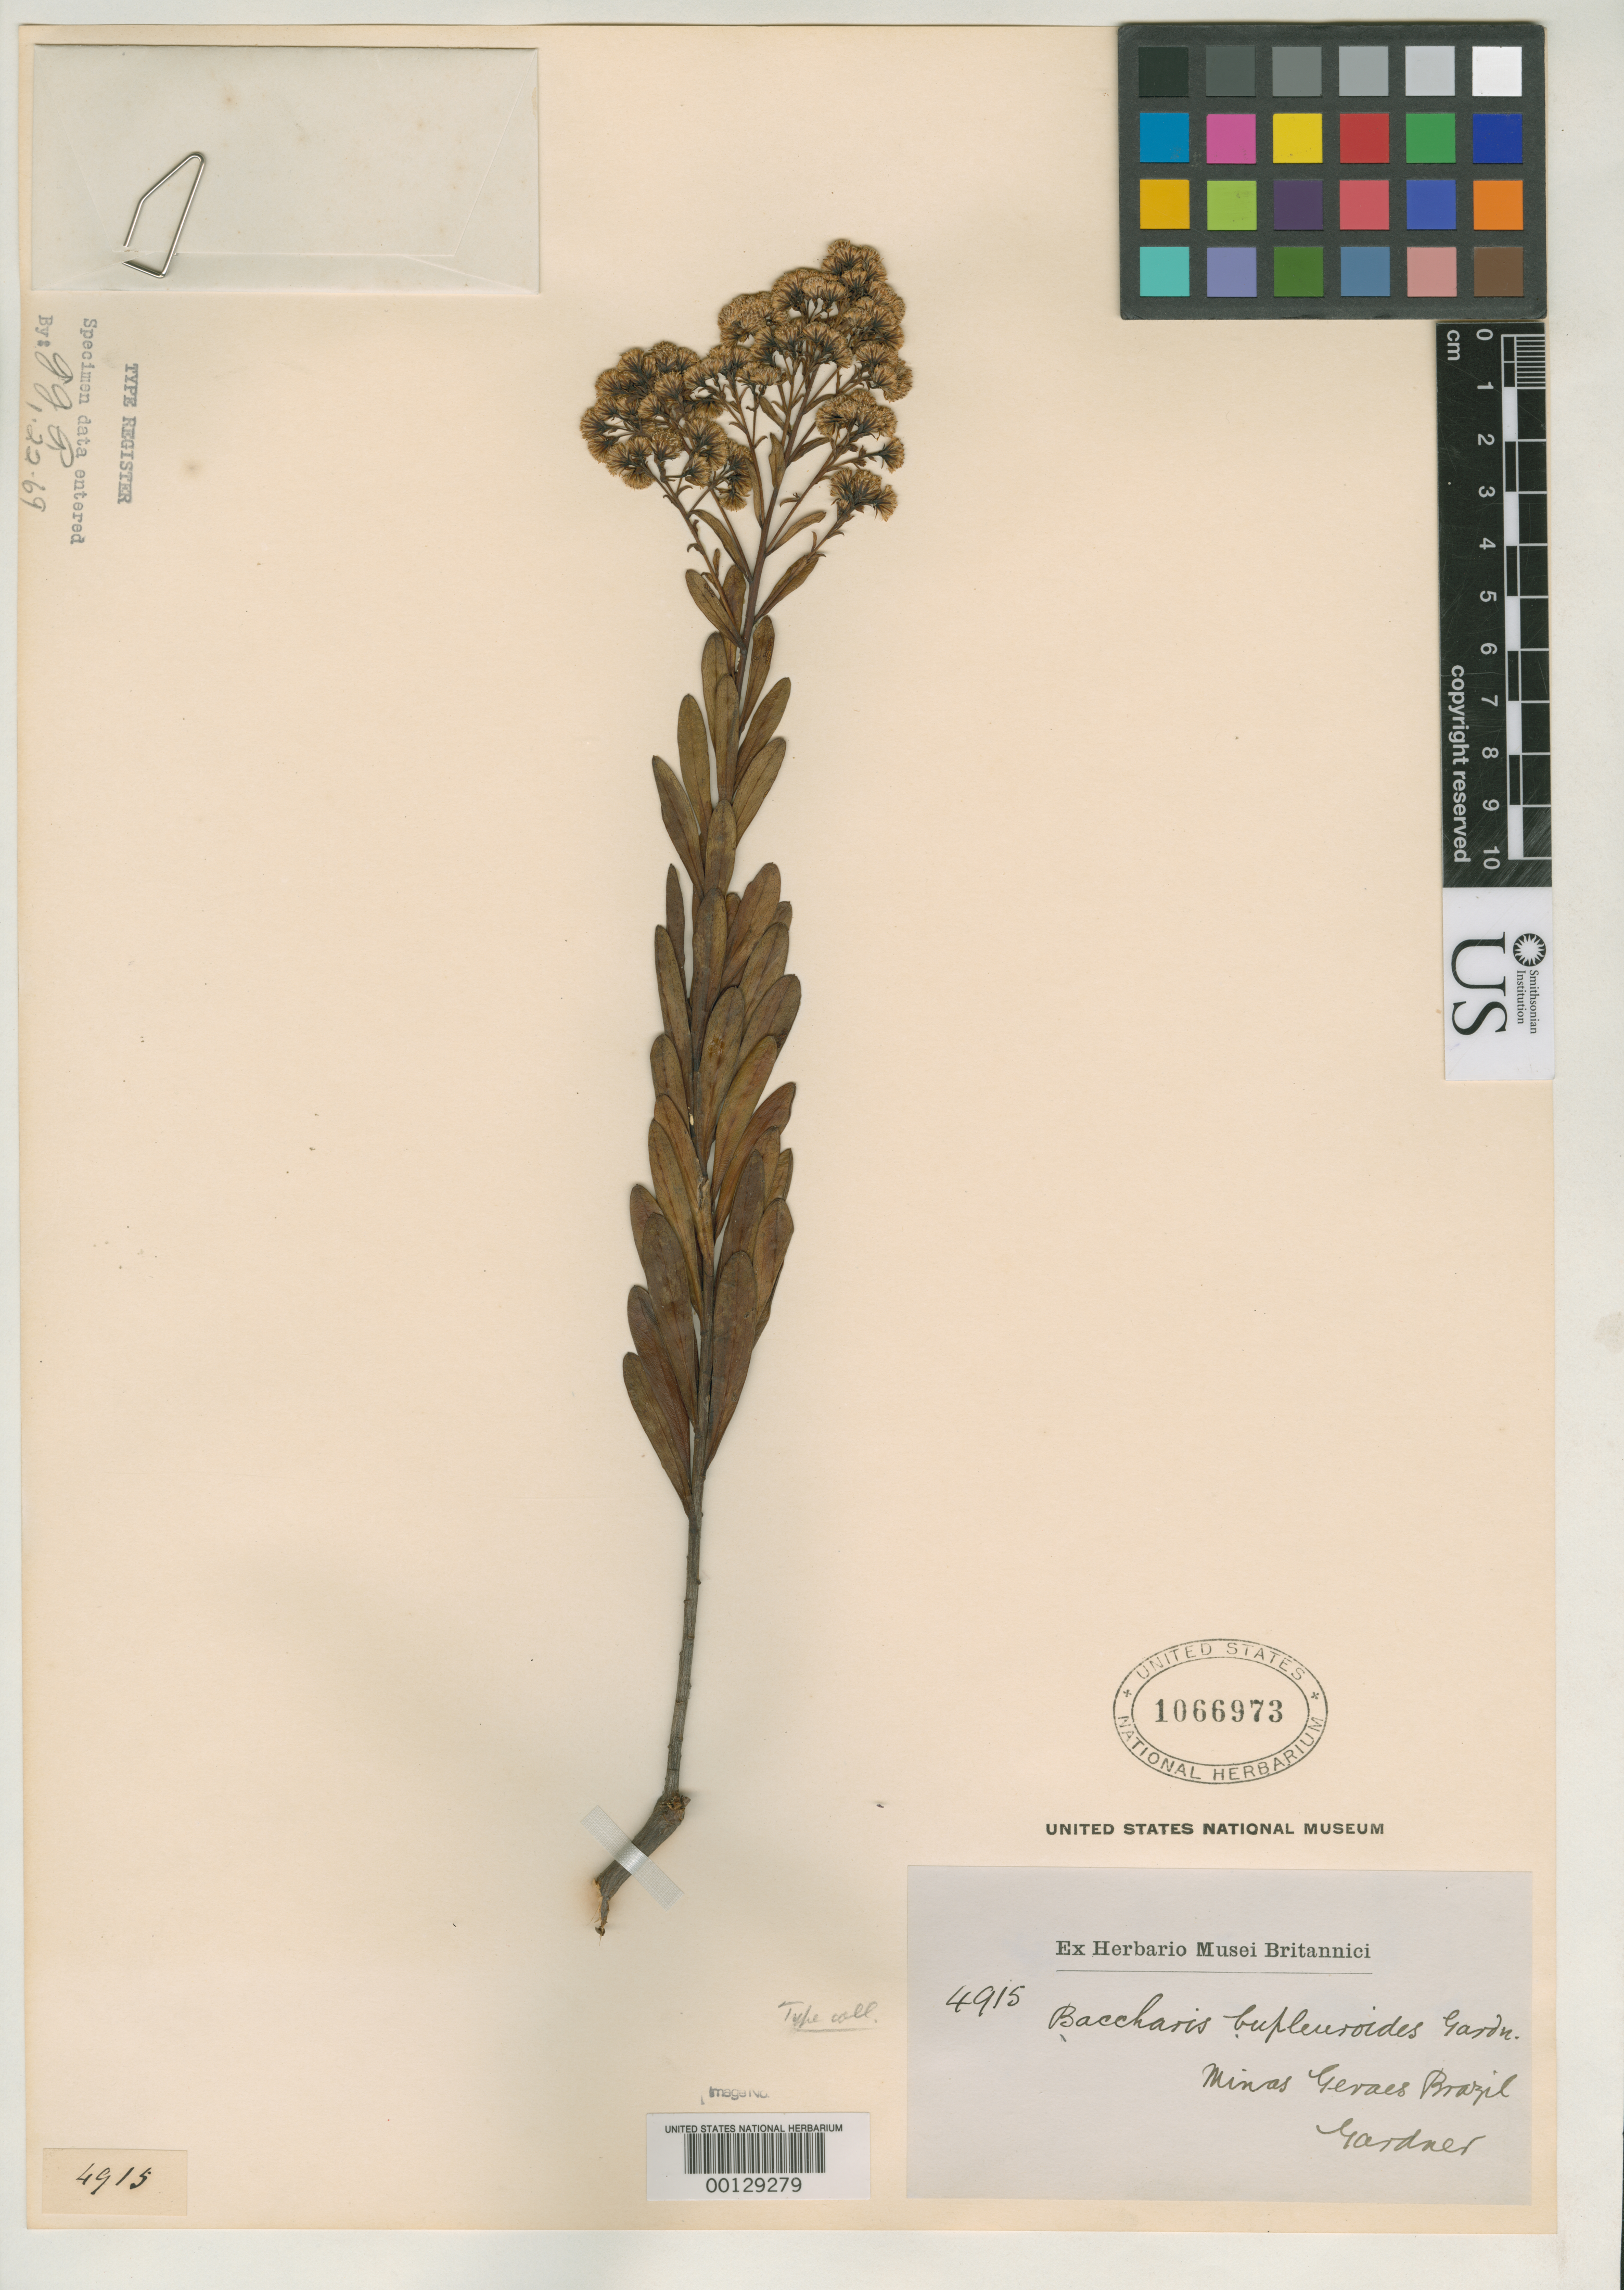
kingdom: Plantae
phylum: Tracheophyta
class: Magnoliopsida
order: Asterales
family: Asteraceae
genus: Baccharis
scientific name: Baccharis bupleuroides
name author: Gardner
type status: Isotype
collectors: G. Gardner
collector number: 4915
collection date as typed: Jul 1840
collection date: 1840-07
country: Brazil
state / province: Minas Gerais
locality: Diamond District.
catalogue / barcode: US 1066973